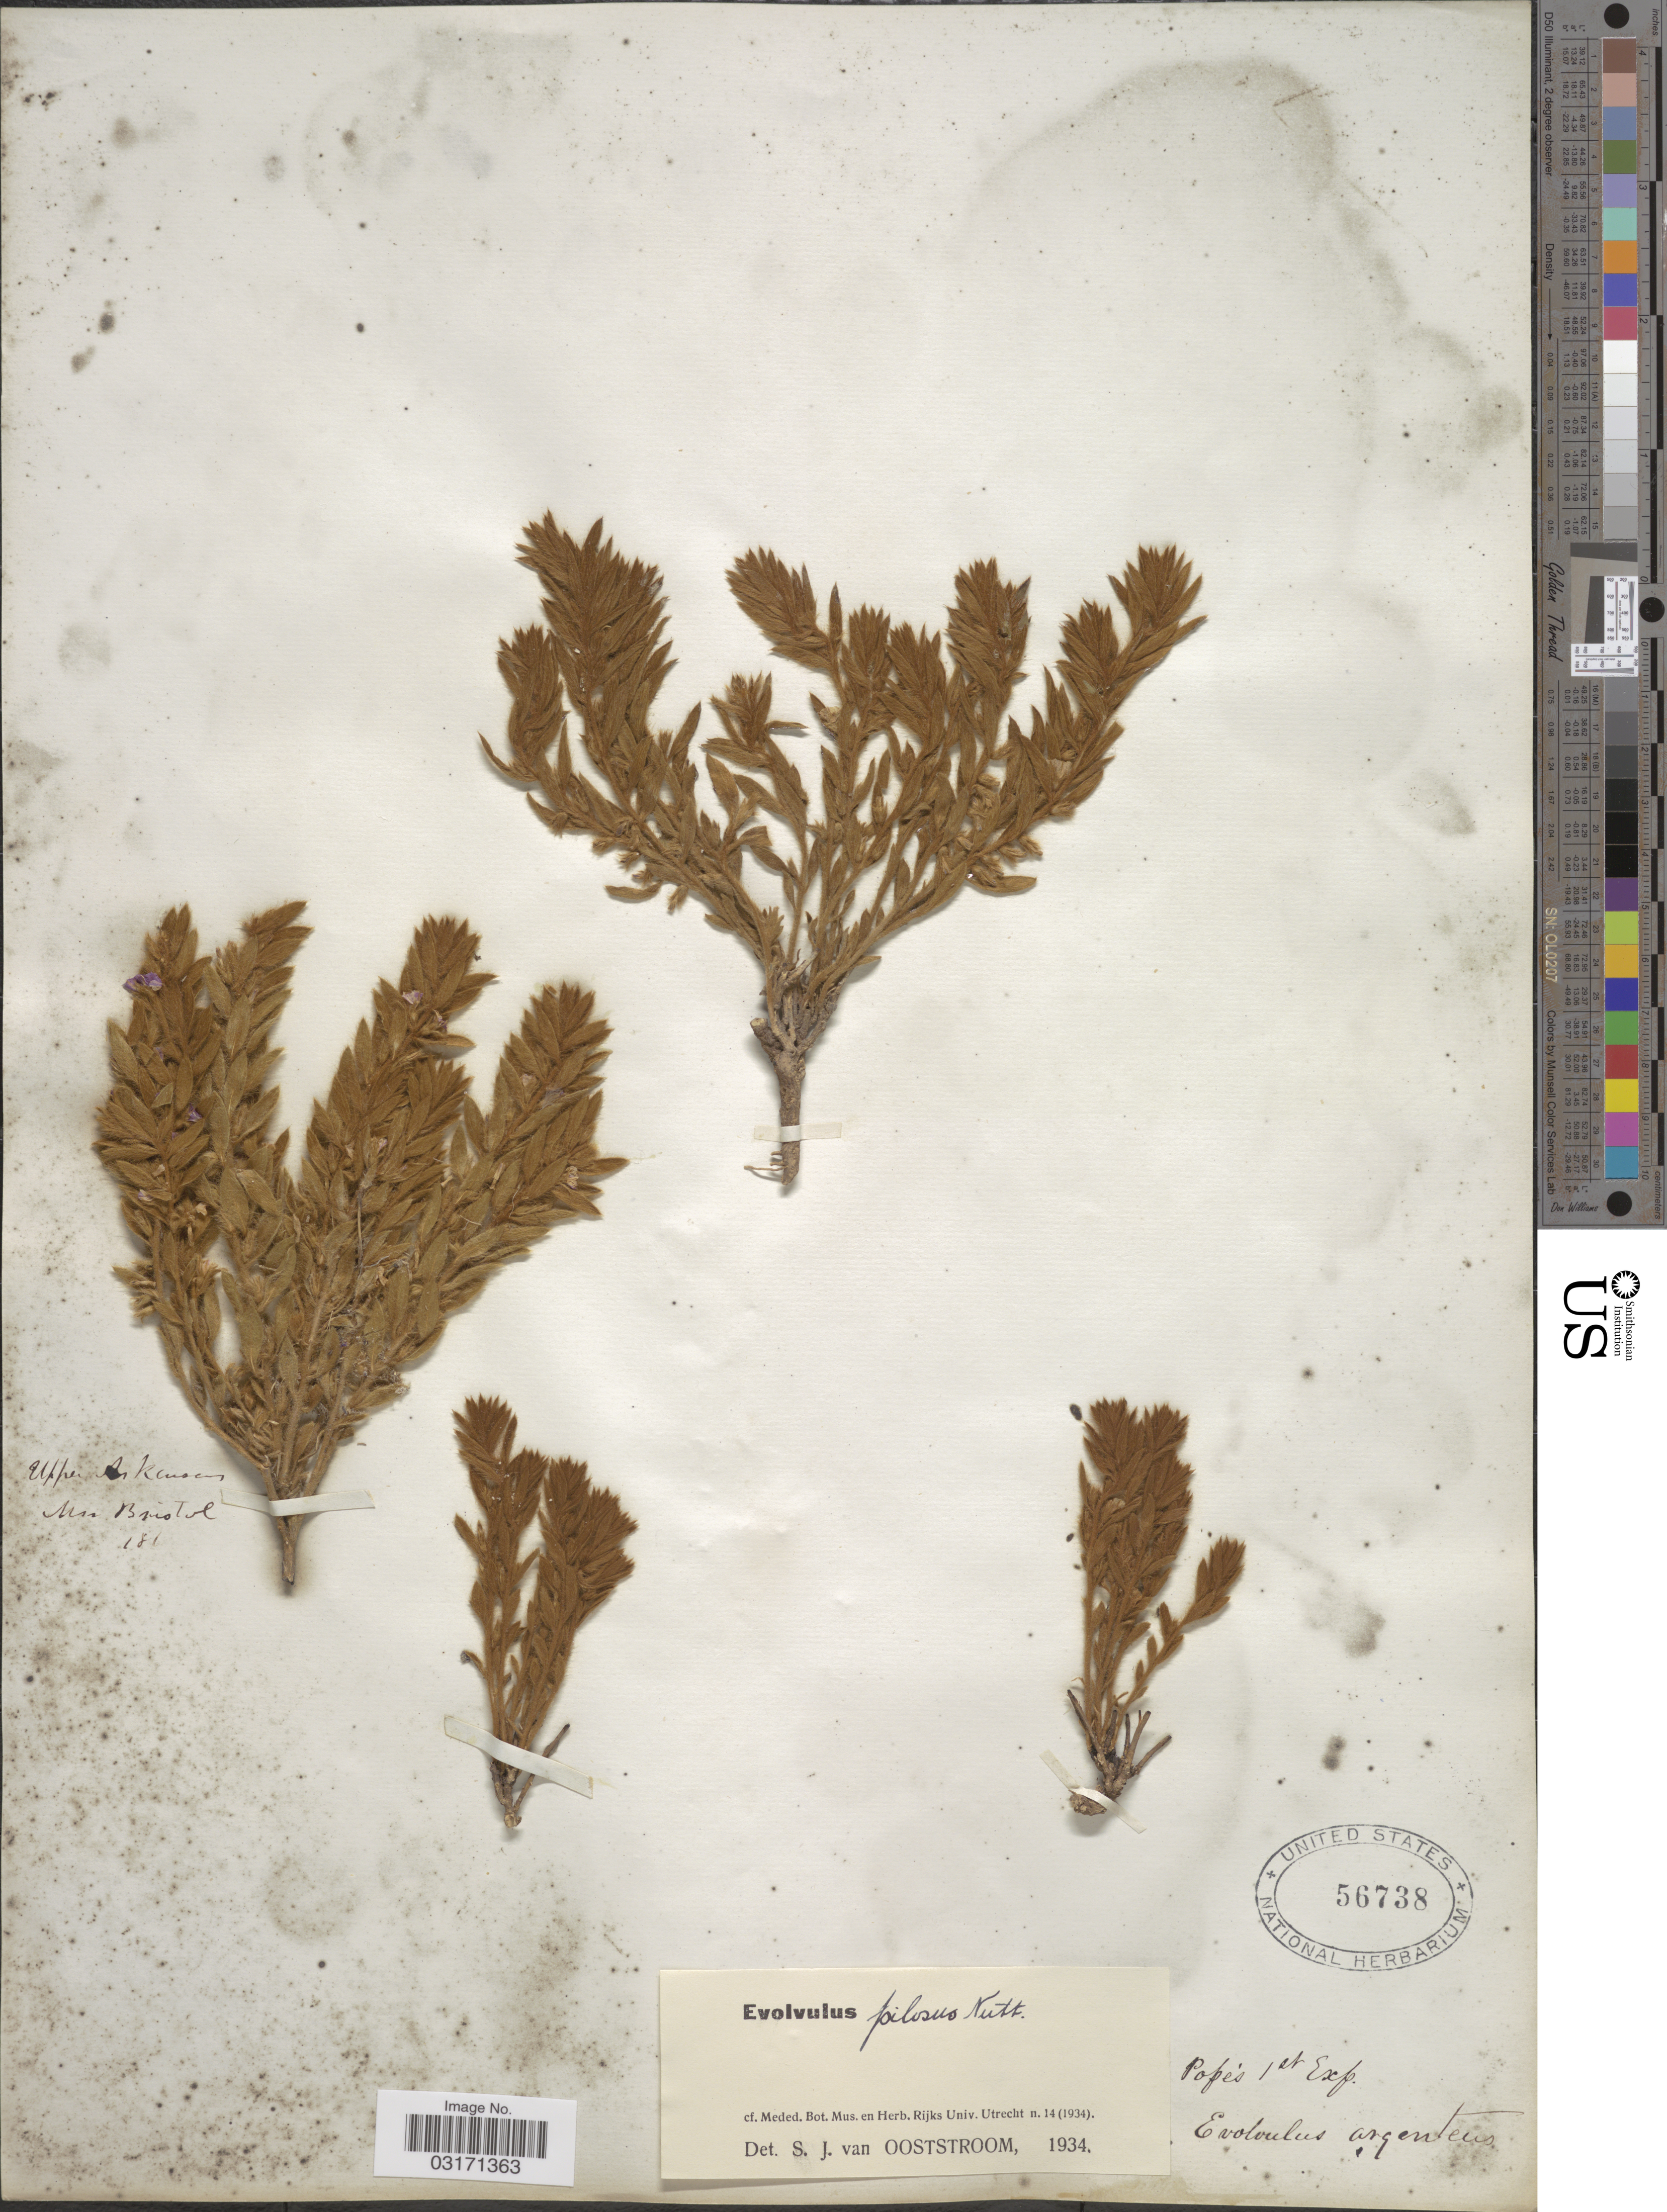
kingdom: Plantae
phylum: Tracheophyta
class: Magnoliopsida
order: Solanales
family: Convolvulaceae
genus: Evolvulus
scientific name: Evolvulus pilosus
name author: Roxb.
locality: Popés. [unsure placement]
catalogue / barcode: US 56738